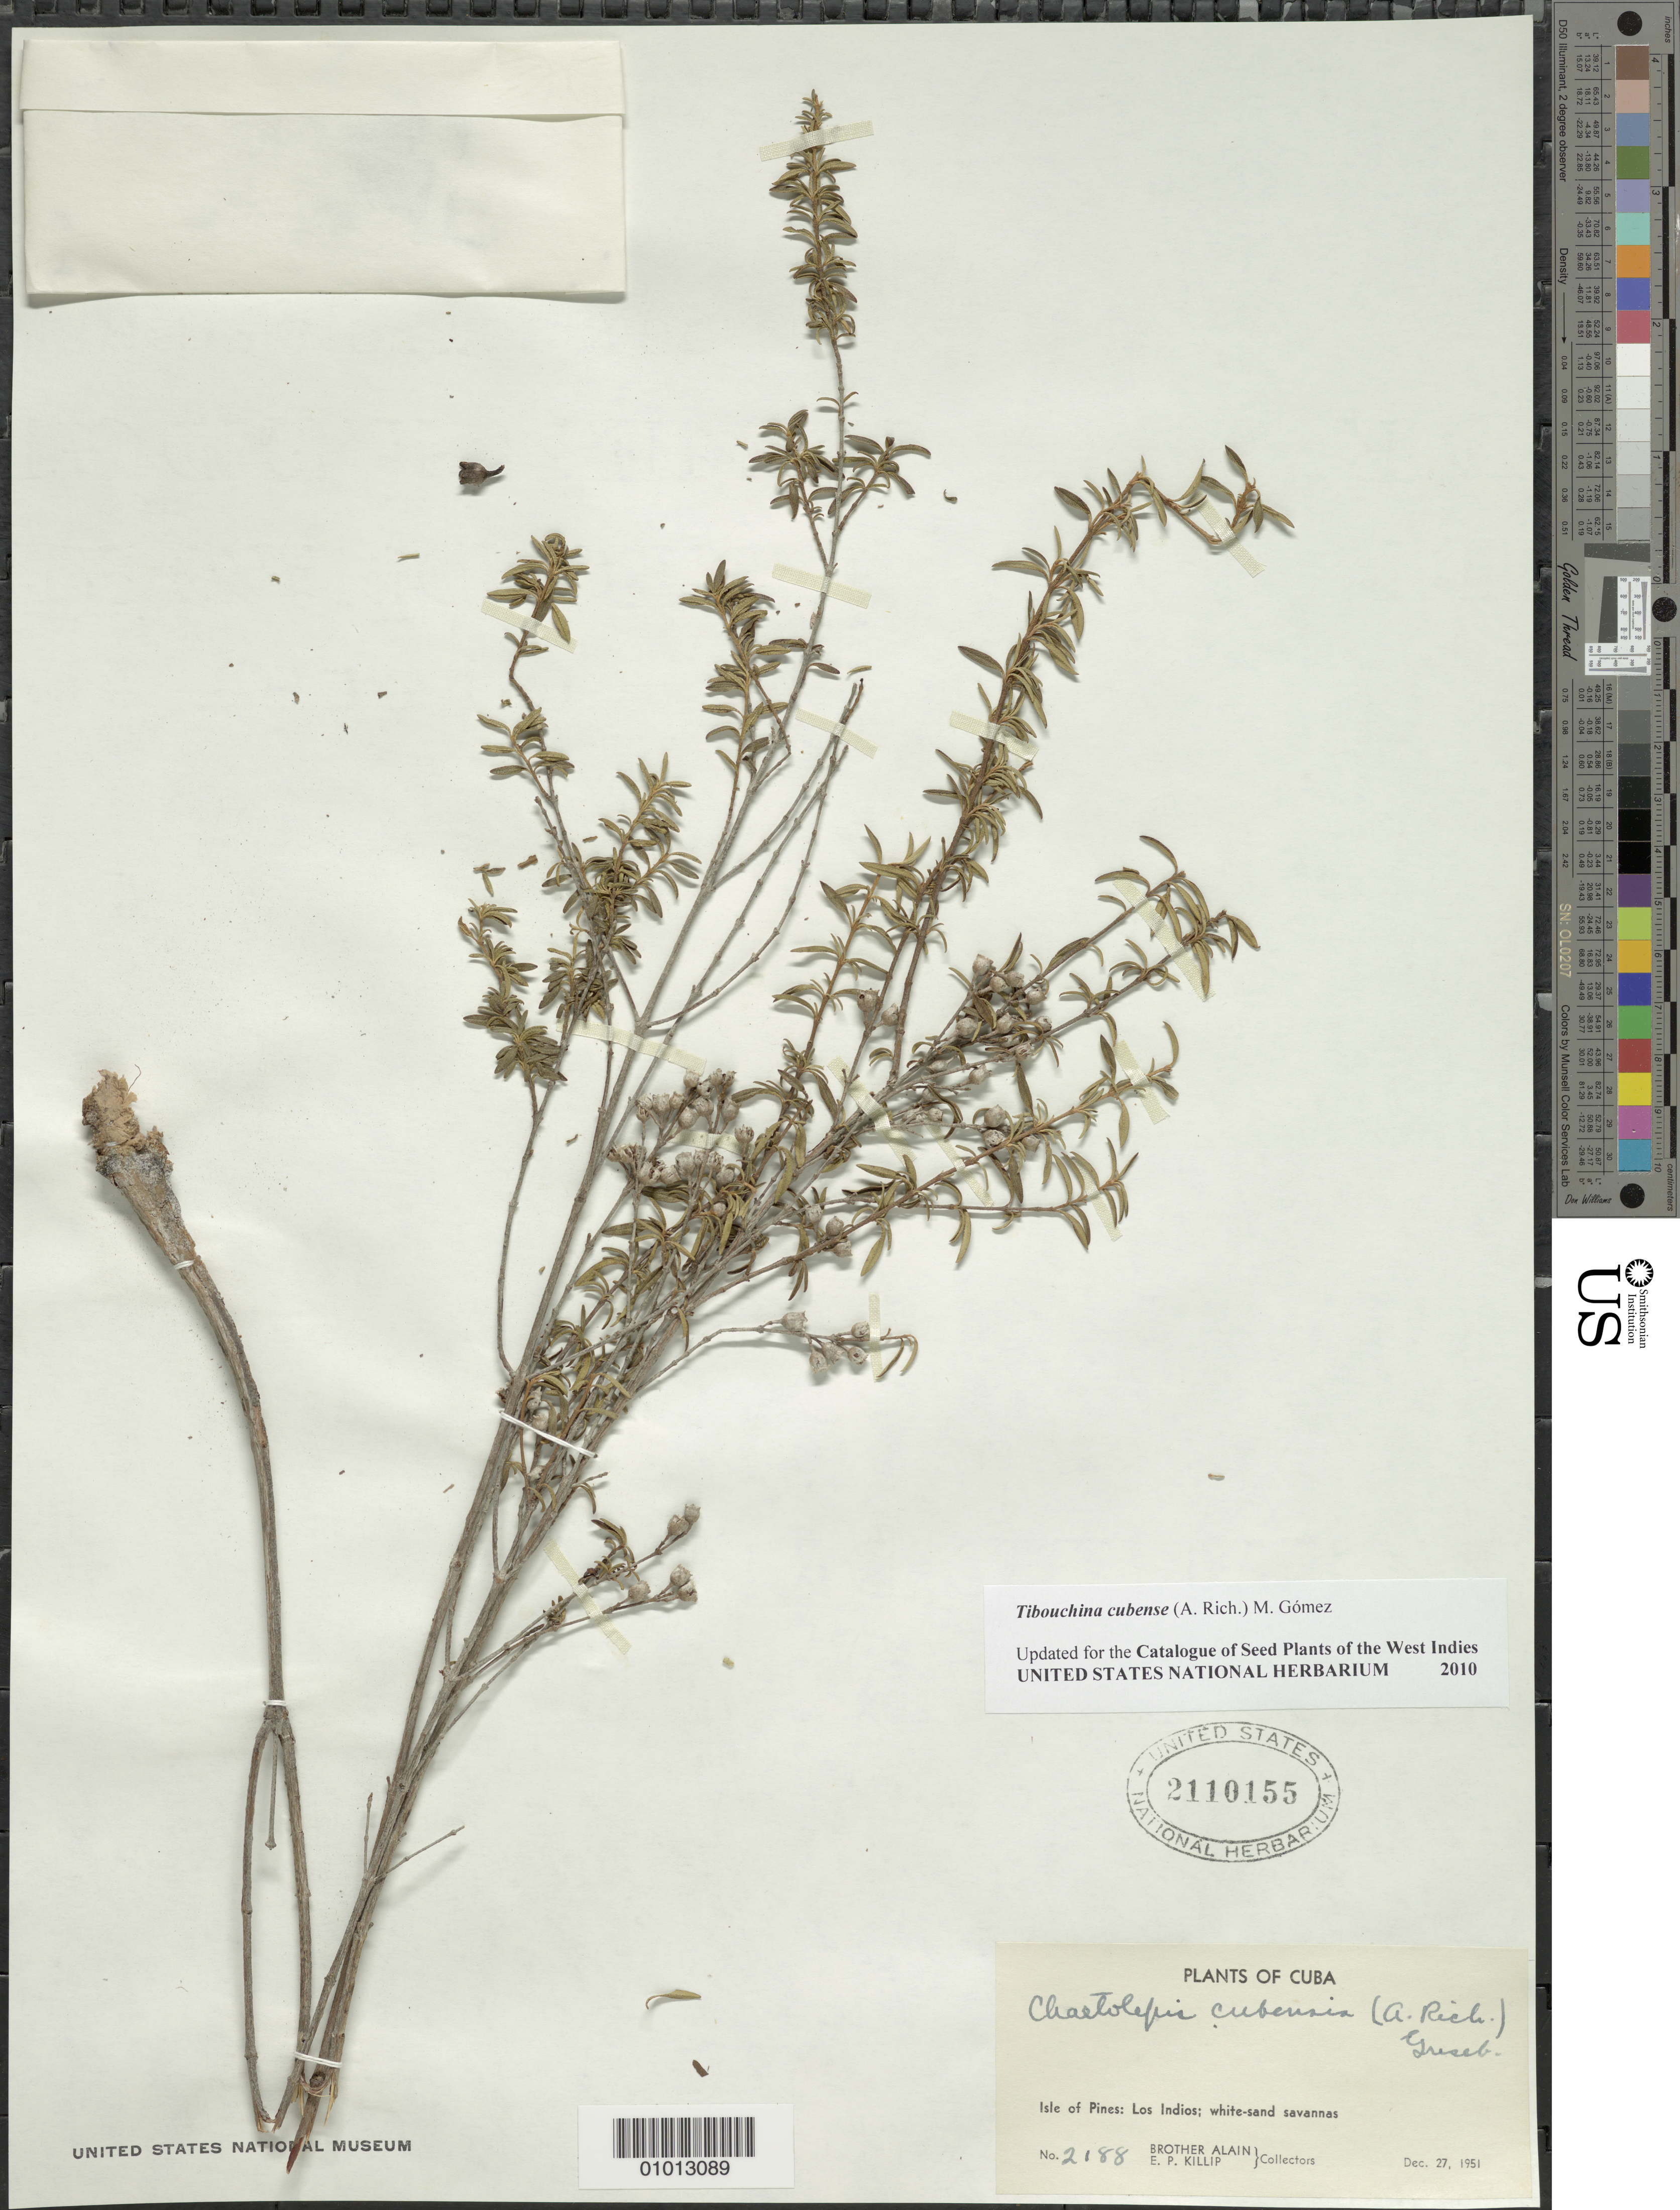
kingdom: Plantae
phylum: Tracheophyta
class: Magnoliopsida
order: Myrtales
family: Melastomataceae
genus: Arthrostemma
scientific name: Arthrostemma cubense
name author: A. Rich.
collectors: A. H. Liogier & E. P. Killip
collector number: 2188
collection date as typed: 27 Dec 1951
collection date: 1951-12-27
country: Cuba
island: Isla de la Juventud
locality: Los Indios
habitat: White-sand savannas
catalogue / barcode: US 2110155